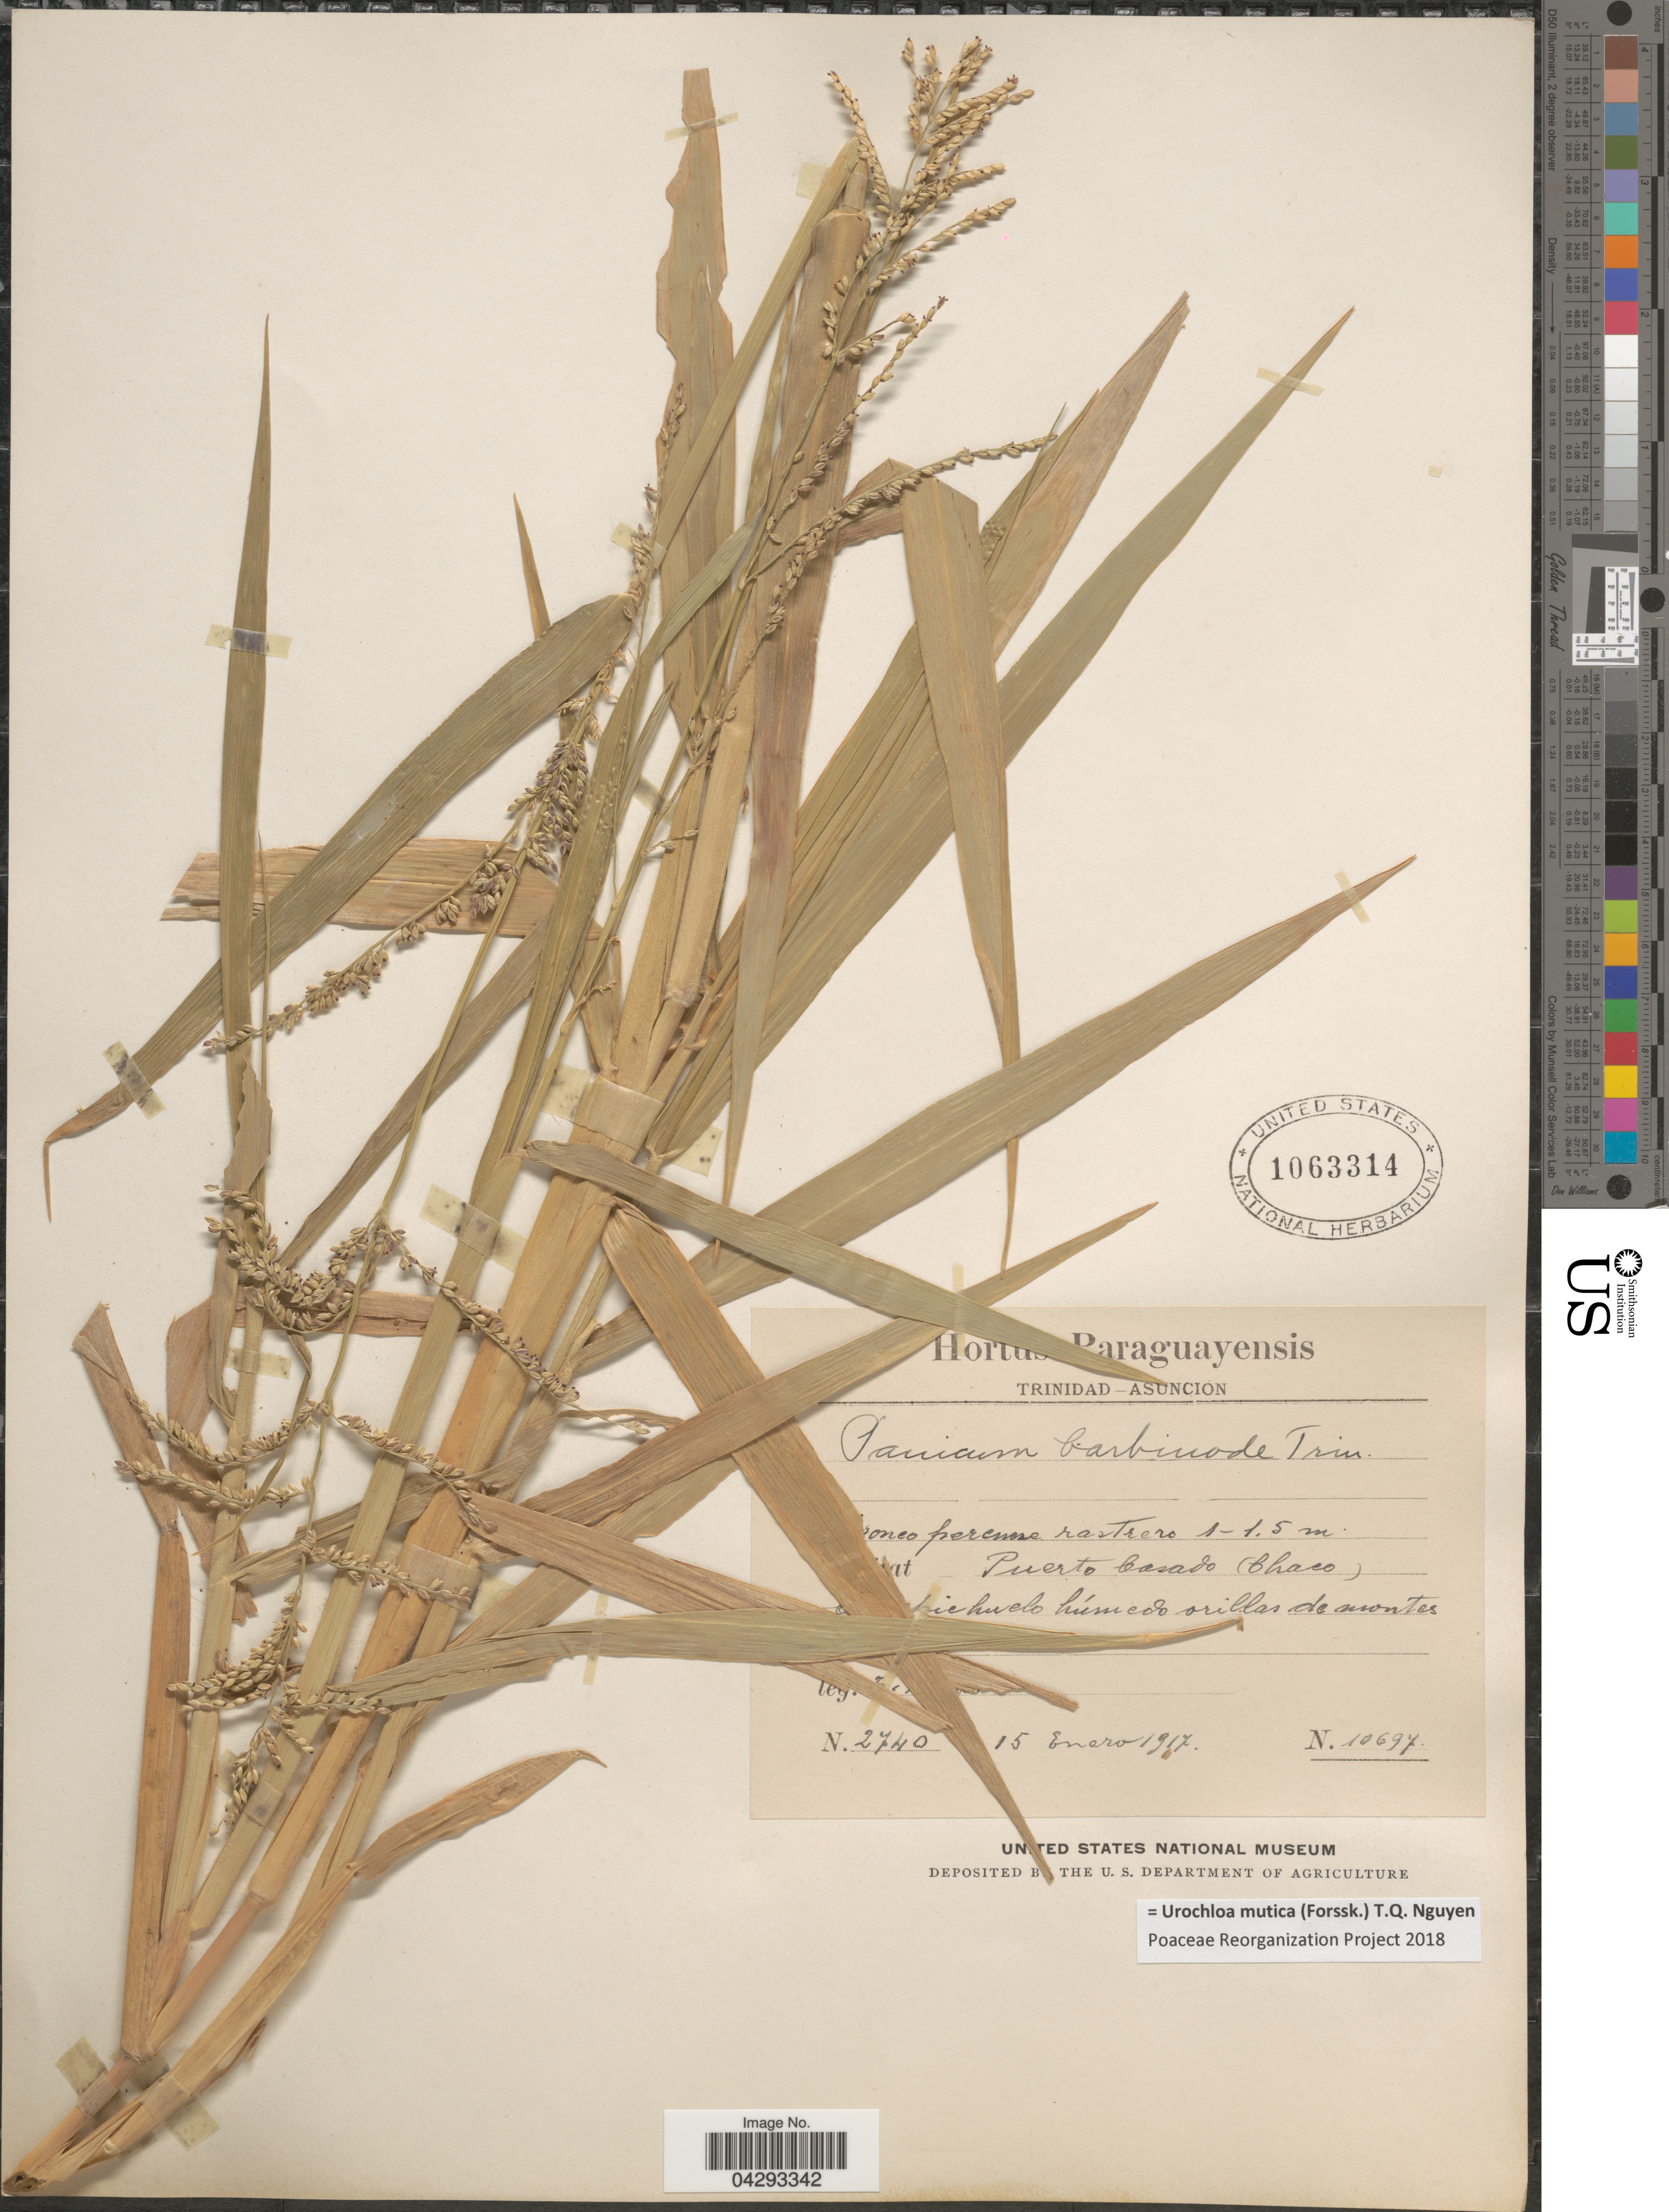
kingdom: Plantae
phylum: Tracheophyta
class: Liliopsida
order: Poales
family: Poaceae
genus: Urochloa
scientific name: Urochloa mutica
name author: (Forssk.) T.Q. Nguyen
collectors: B. Rojas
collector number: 2740/10697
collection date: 1917-01-15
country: Paraguay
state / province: Asuncion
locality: Puerto Casado (Chaco). [illegible text]icknuelo húmedo orillas de montes.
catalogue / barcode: US 1063314